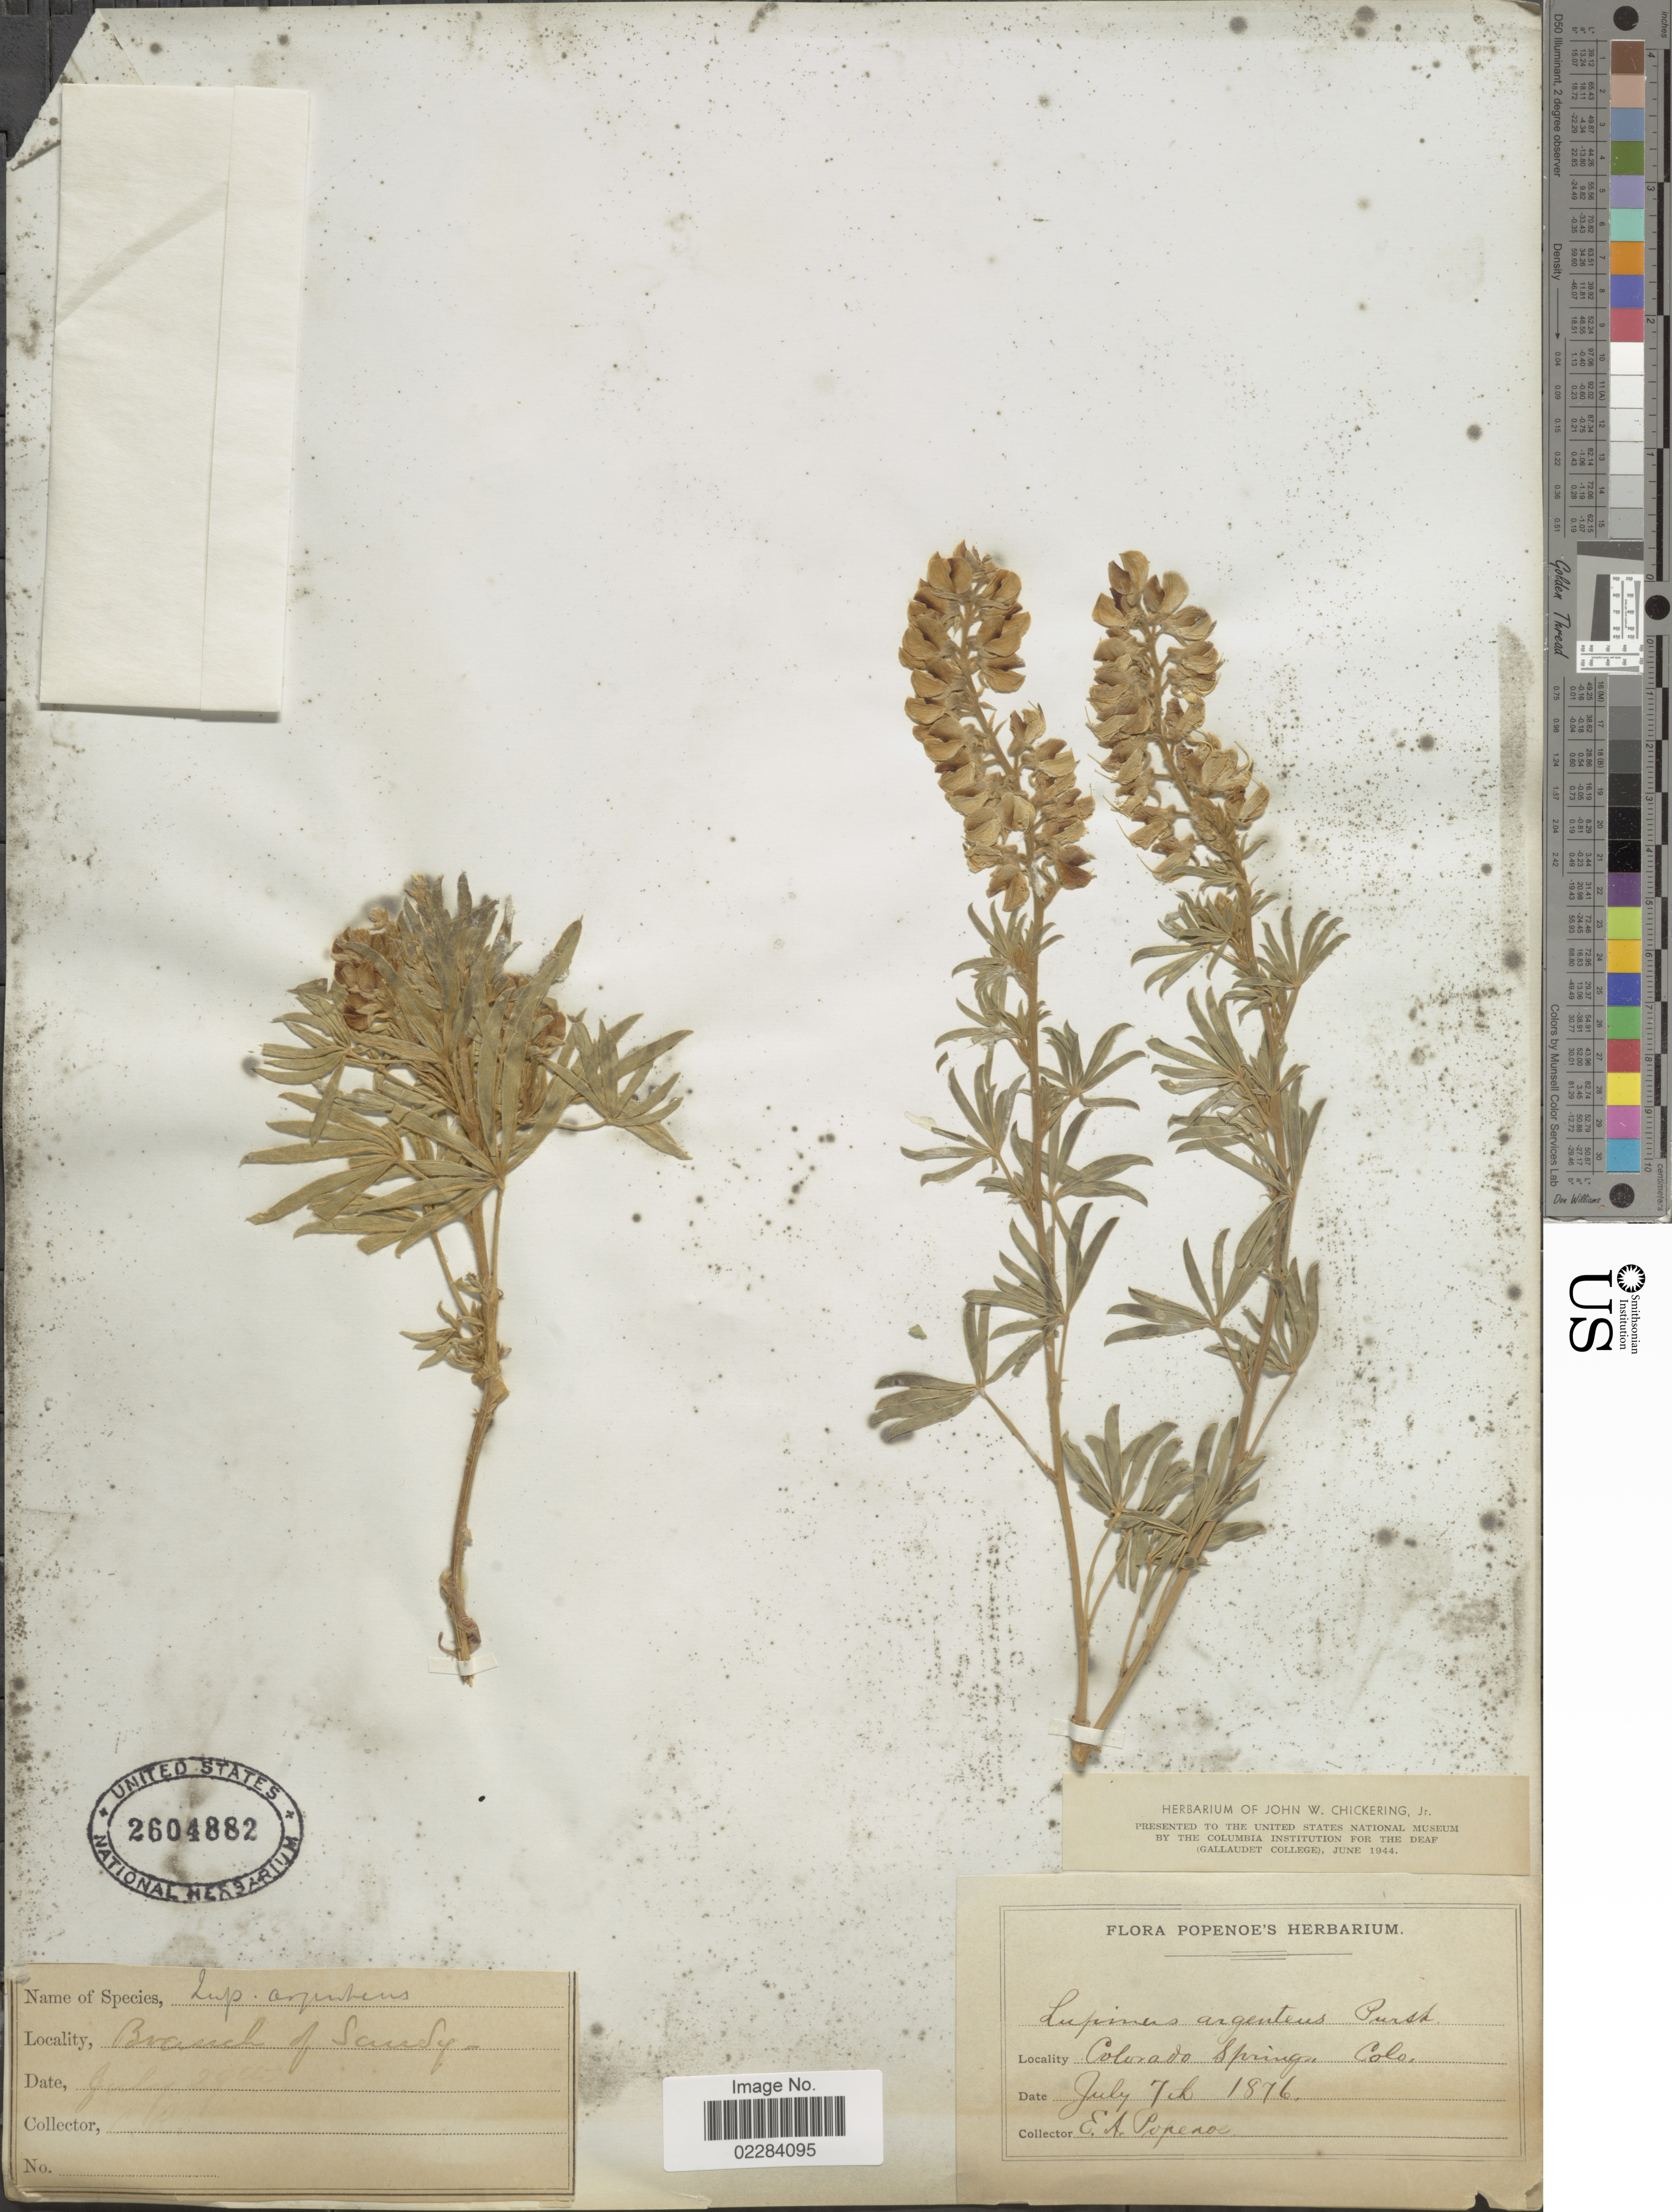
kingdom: Plantae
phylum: Tracheophyta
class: Magnoliopsida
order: Fabales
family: Fabaceae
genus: Lupinus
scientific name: Lupinus argenteus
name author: Pursh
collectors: E. A. Popenoe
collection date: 1876-07-07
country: United States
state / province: Colorado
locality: Colorado Springs, Colo.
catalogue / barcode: US 2604882